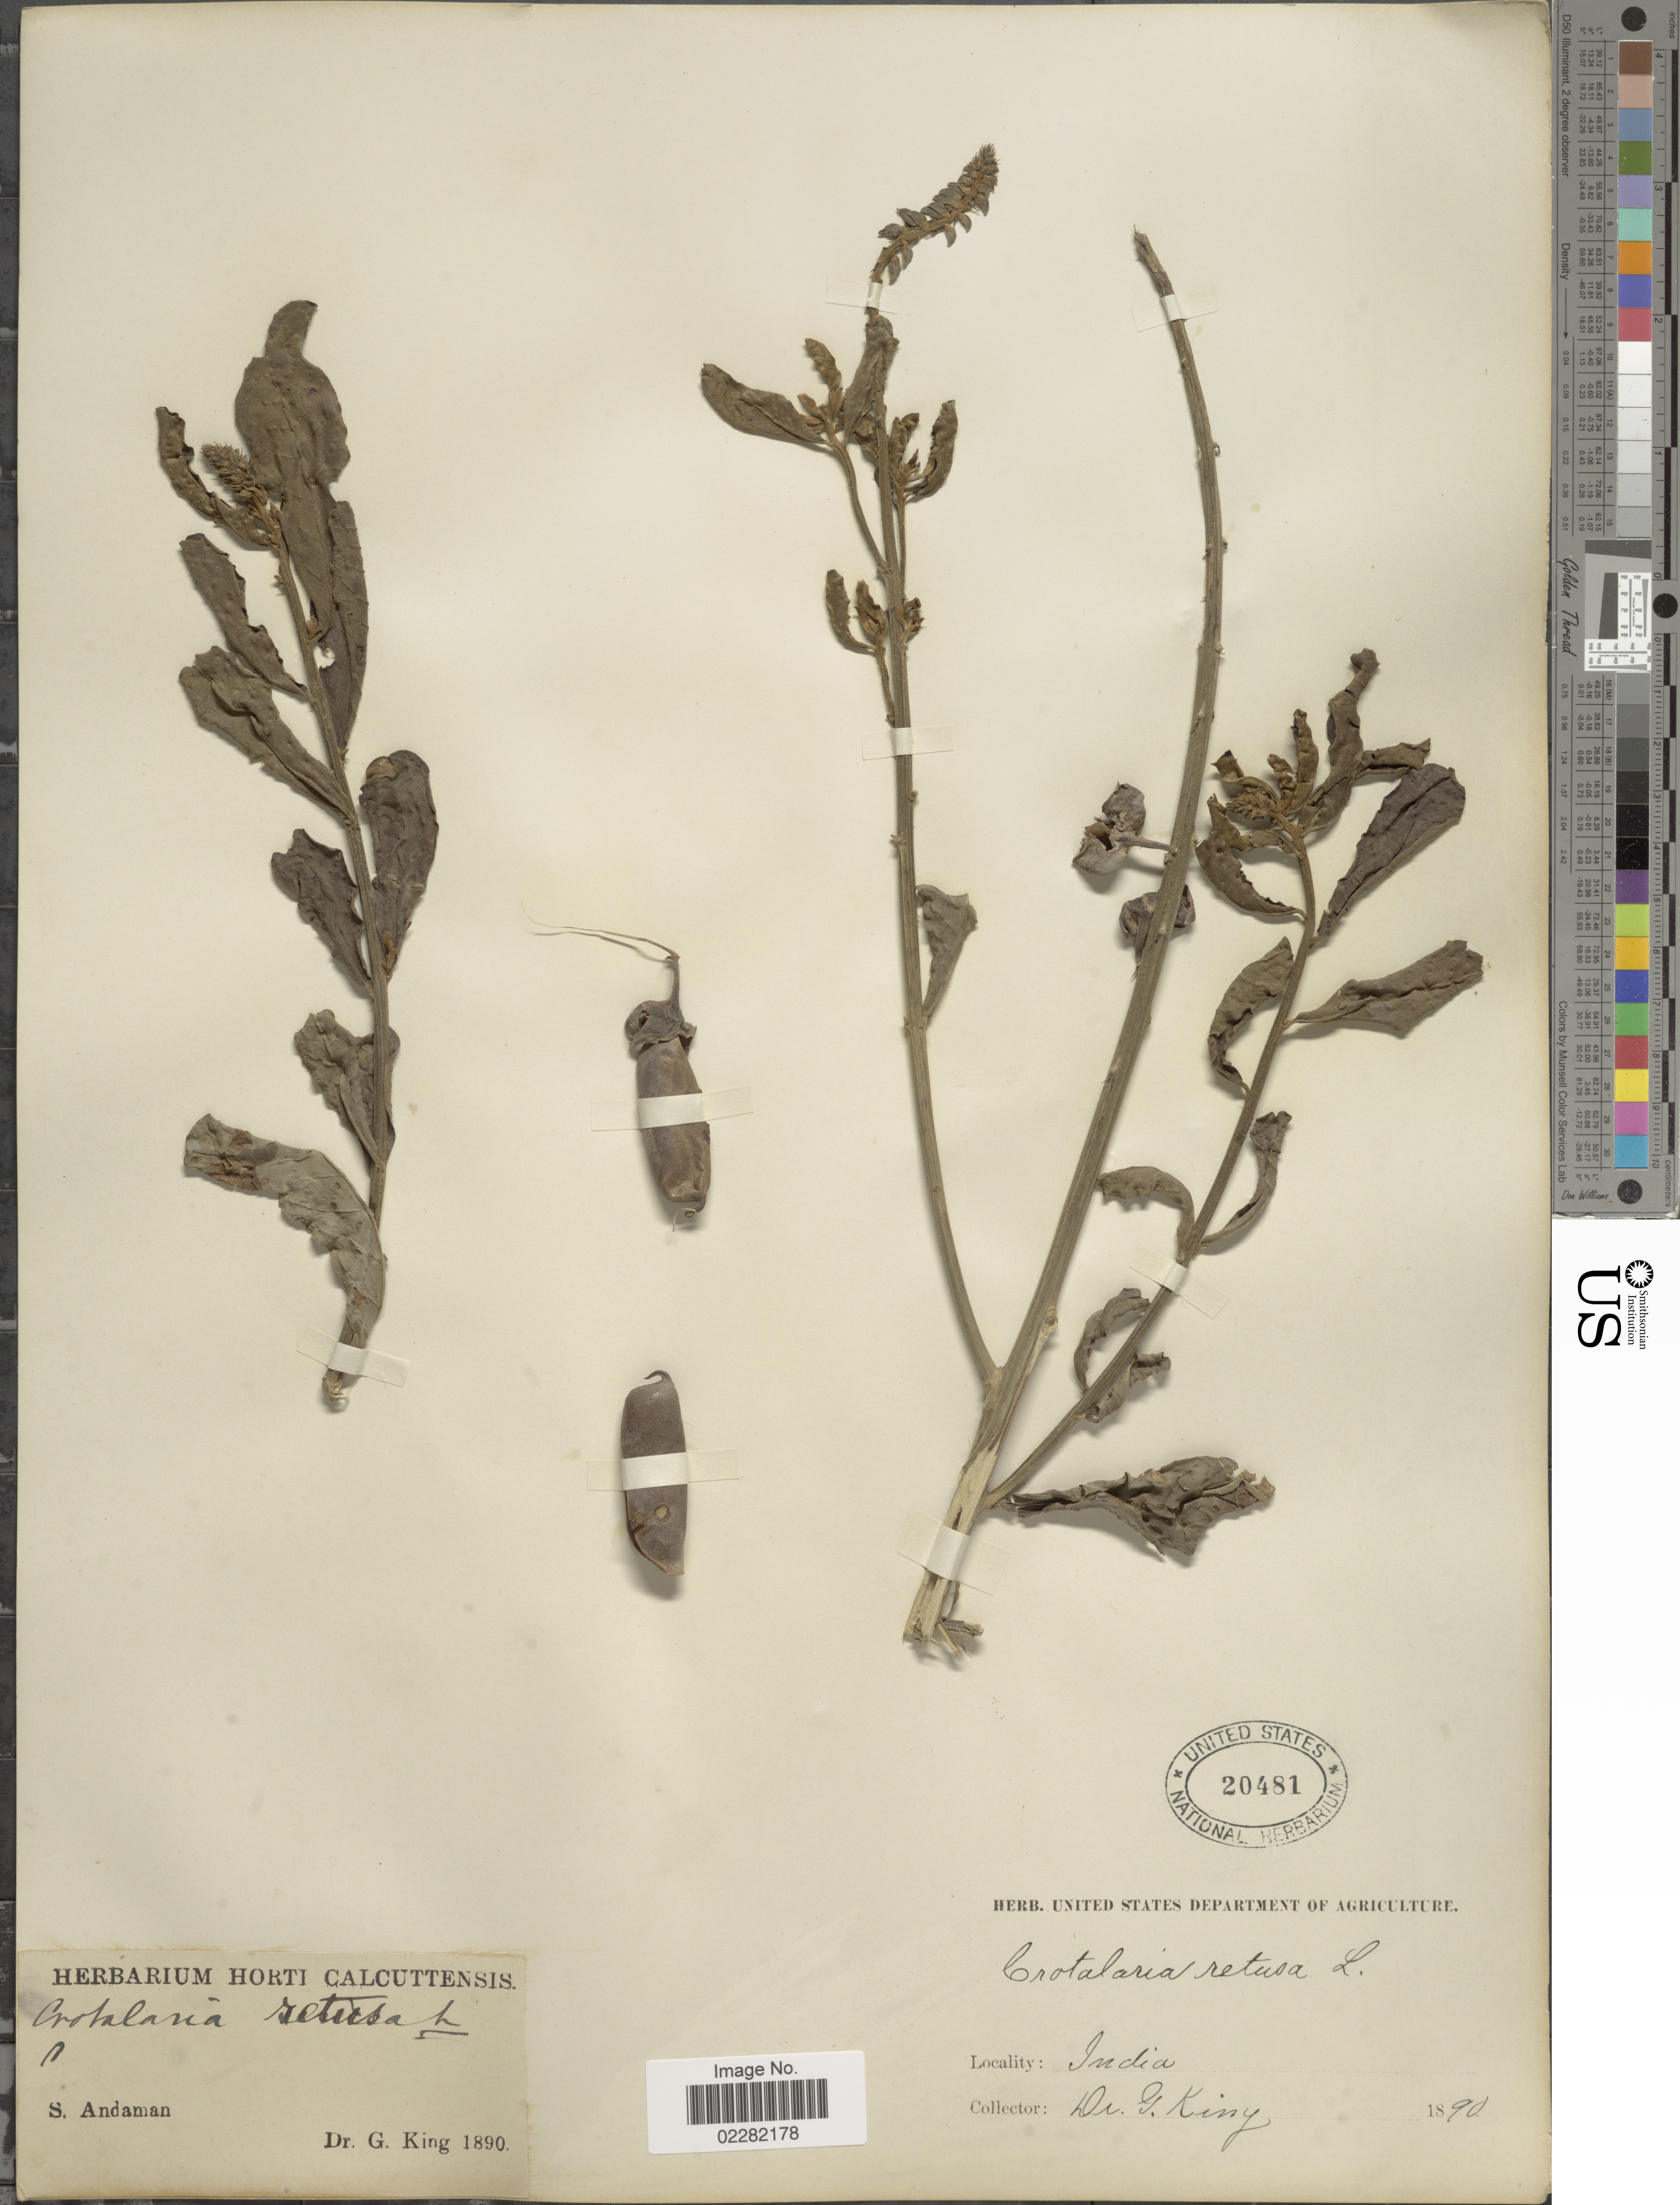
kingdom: Plantae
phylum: Tracheophyta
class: Magnoliopsida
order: Fabales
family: Fabaceae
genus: Crotalaria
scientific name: Crotalaria retusa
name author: L.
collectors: G. King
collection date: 1890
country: India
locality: S. Andaman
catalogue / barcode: US 20481